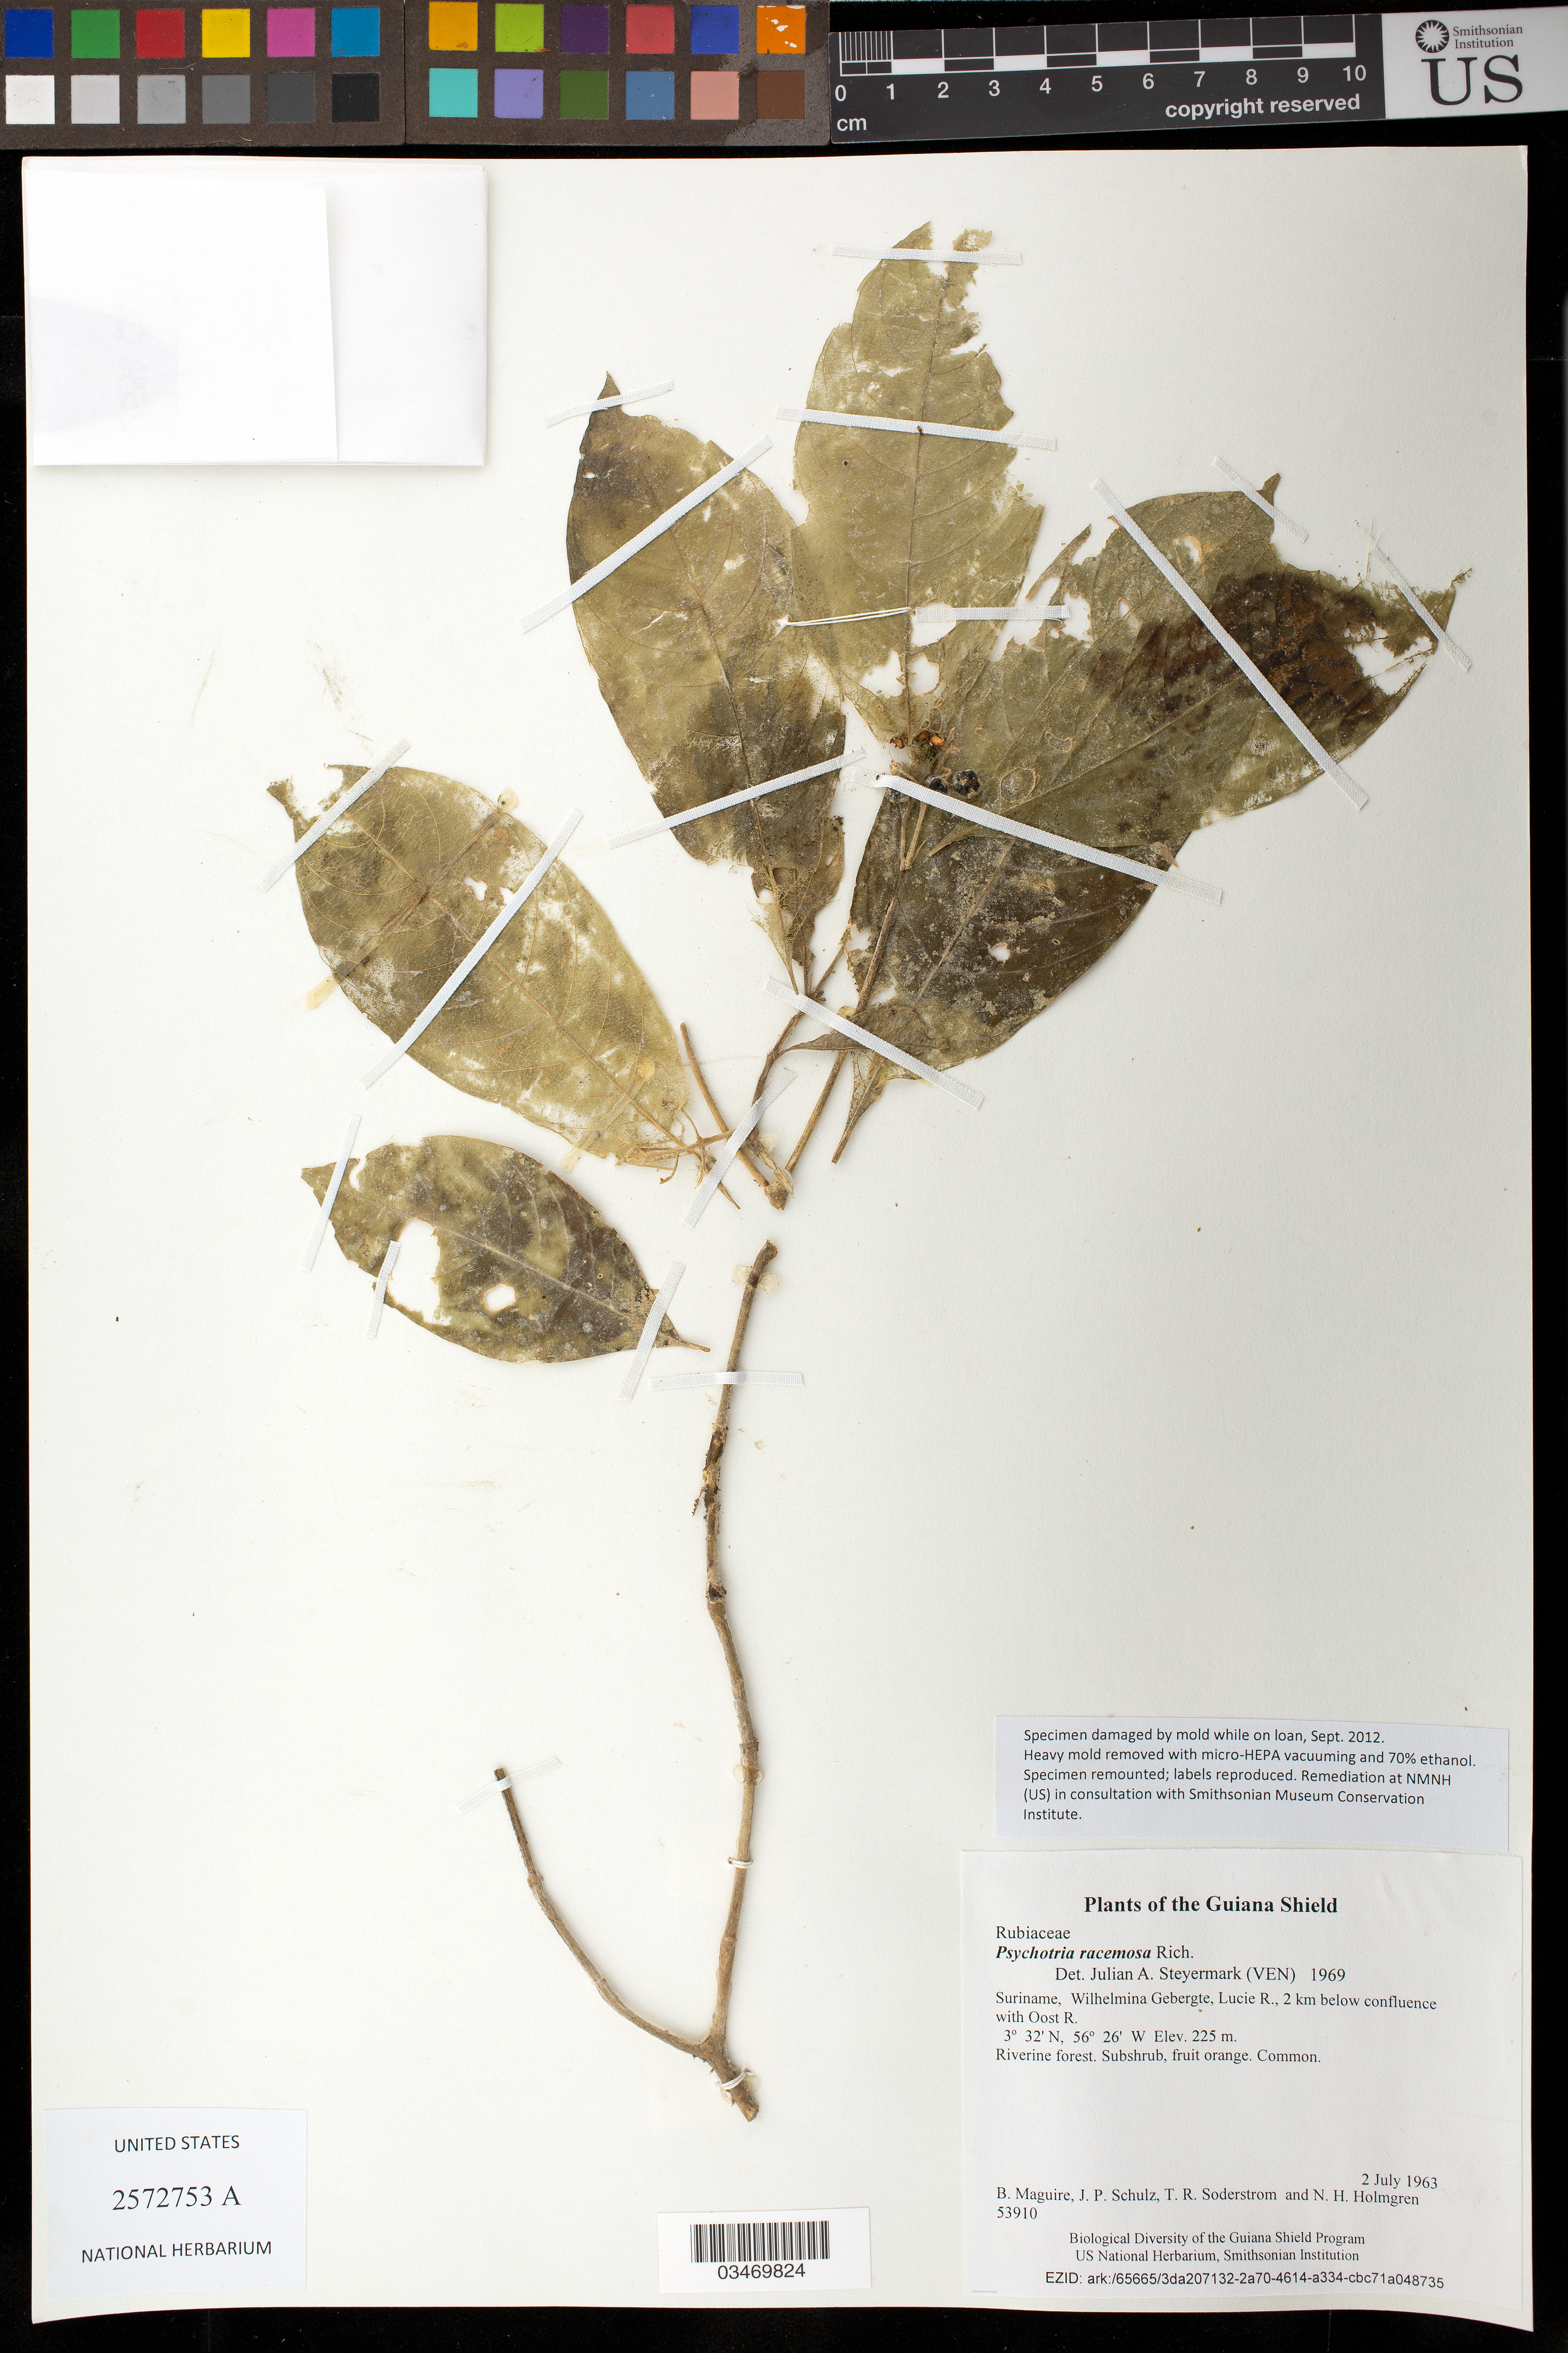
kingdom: Plantae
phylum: Tracheophyta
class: Magnoliopsida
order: Gentianales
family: Rubiaceae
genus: Psychotria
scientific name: Psychotria racemosa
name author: Rich.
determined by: Steyermark, Julian A., (VEN)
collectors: B. Maguire, J. P. Schulz, T. R. Soderstrom & N. H. Holmgren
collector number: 53910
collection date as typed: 2 July 1963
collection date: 1963-07-02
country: Suriname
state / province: Sipaliwini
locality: Lucie R., 2 km below confluence with Oost R. Wilhelmina Gebergte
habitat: Riverine forest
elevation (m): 225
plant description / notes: Abundance - Common Specimen damaged by mold while on loan, Sept. 2012. Heavy mold removed with micro-HEPA vacuuming and 70% ethanol. Specimen remounted; labels reproduced. Remediation at NMNH (US) in consultation with Smithsonian Museum Conservation Institute.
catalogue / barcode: US 2572753A